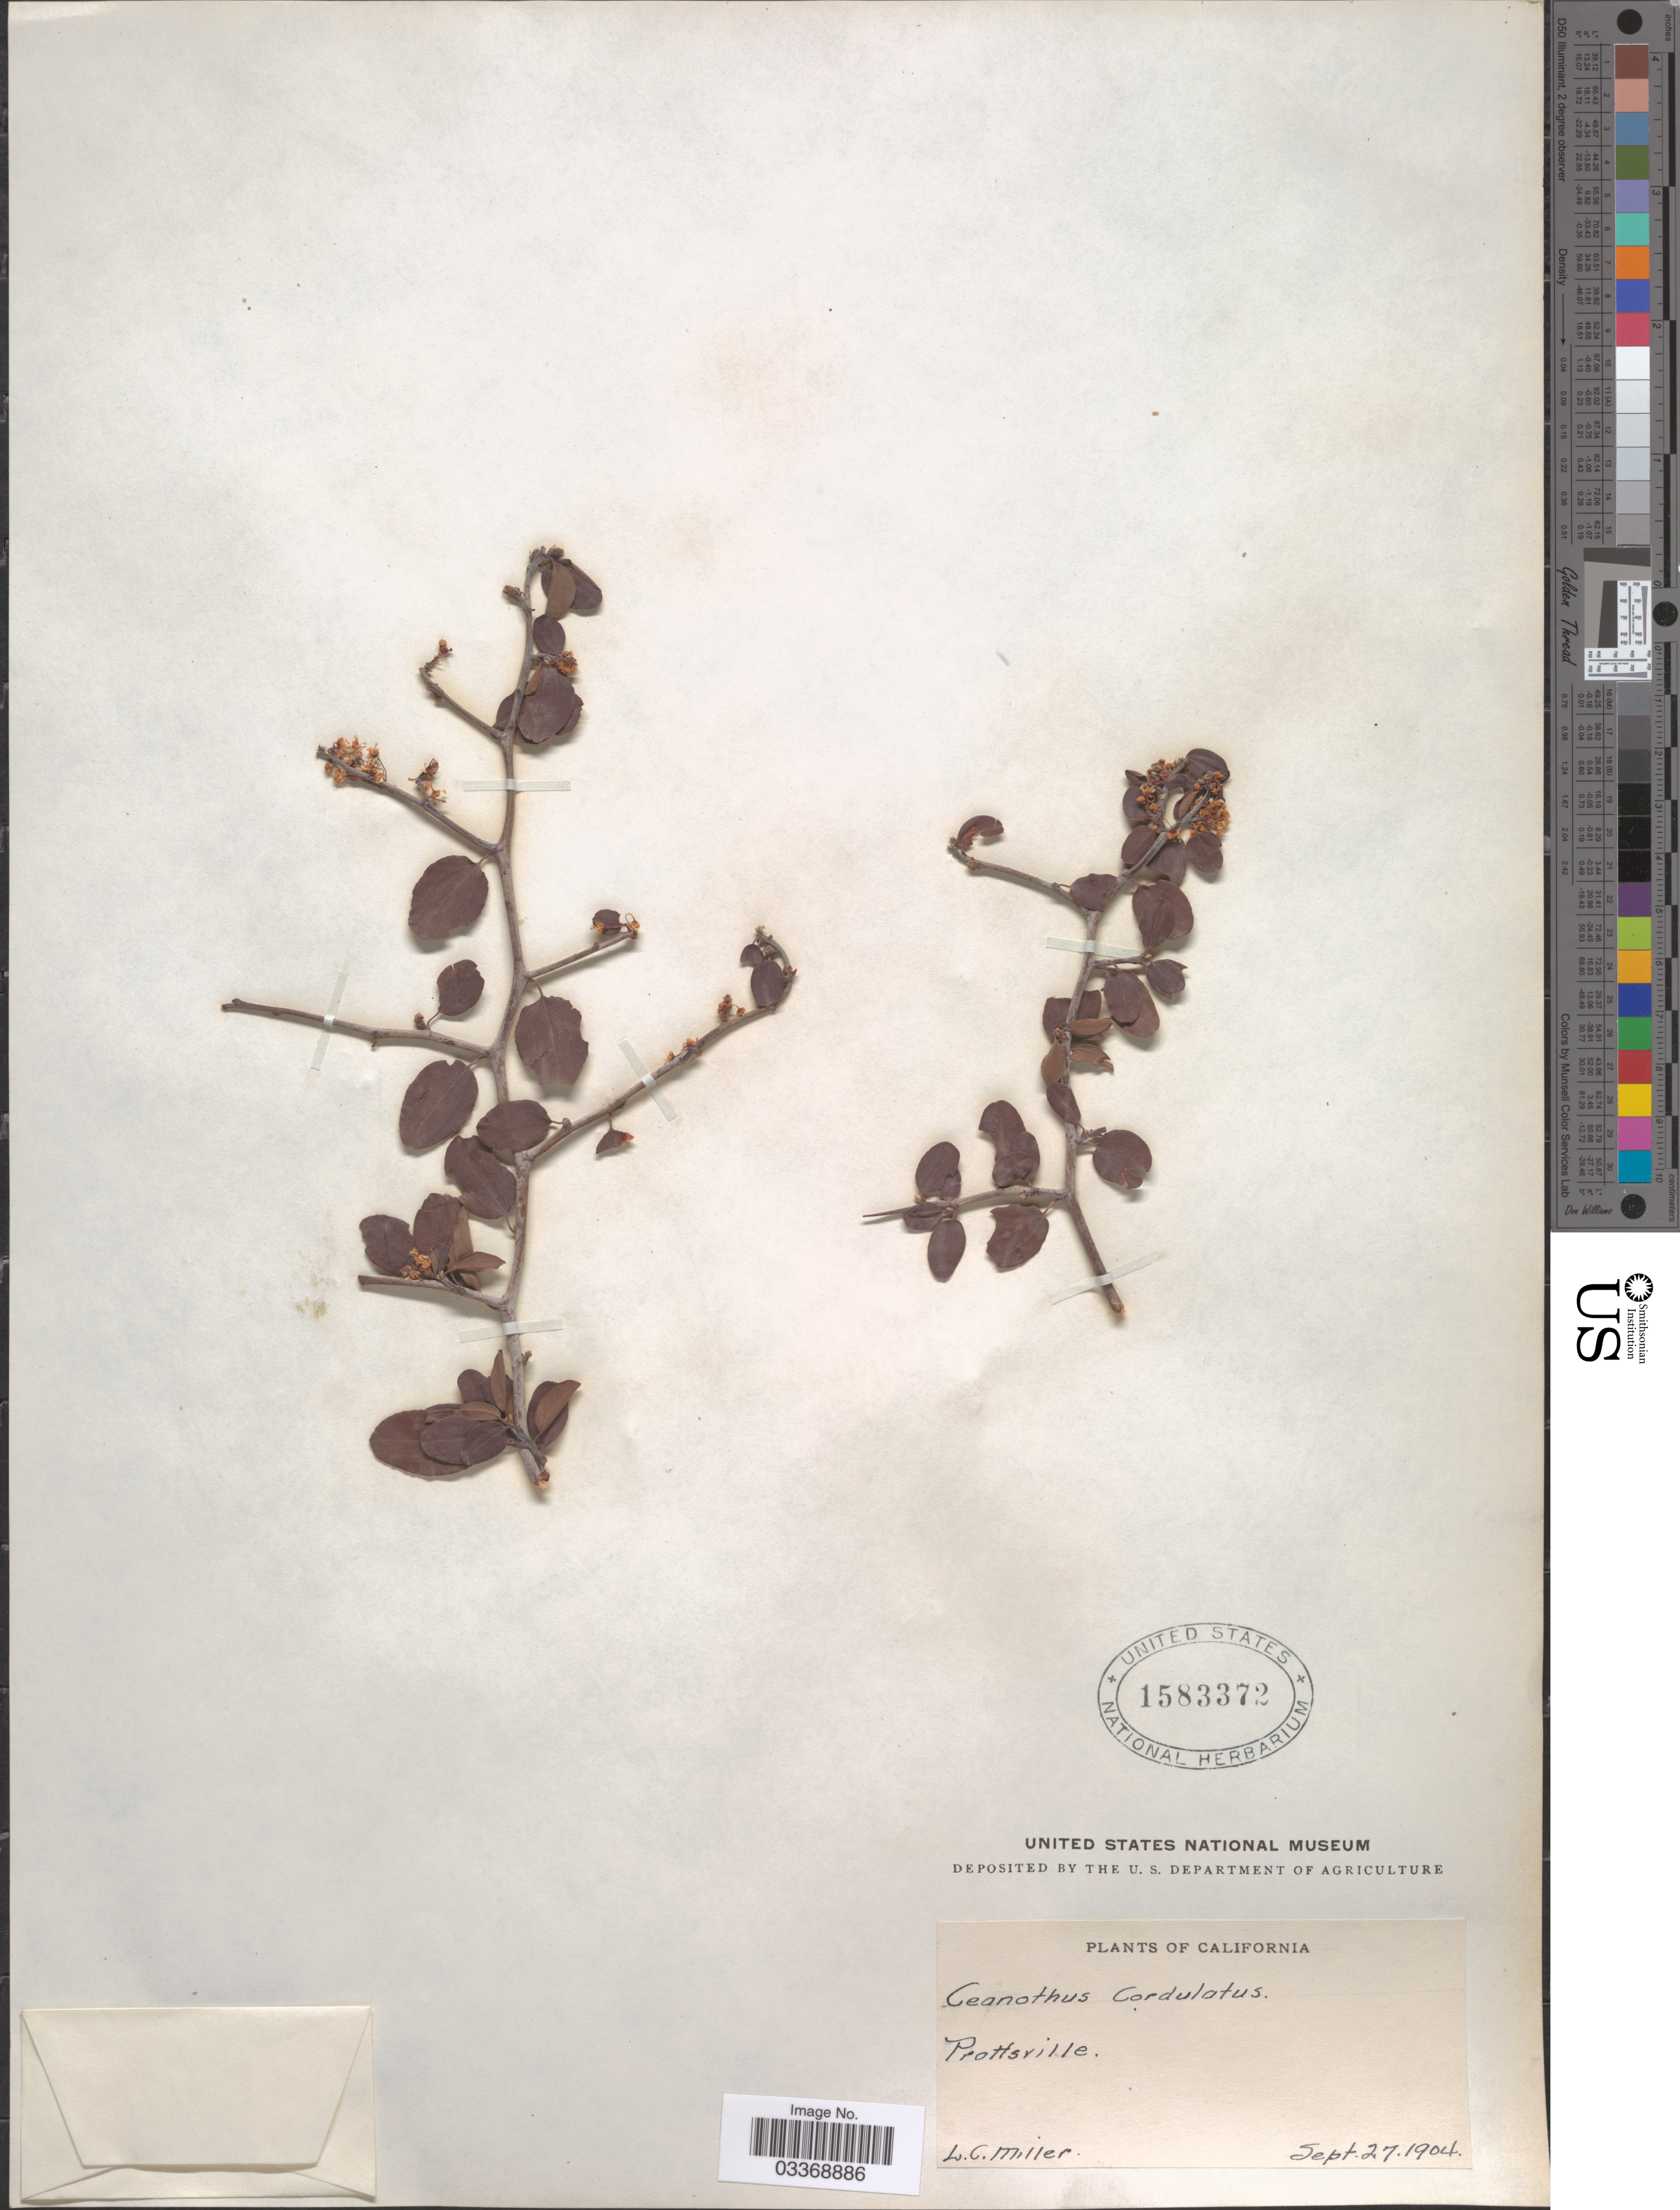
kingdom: Plantae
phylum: Tracheophyta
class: Magnoliopsida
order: Rosales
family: Rhamnaceae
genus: Ceanothus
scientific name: Ceanothus cordulatus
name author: Kellogg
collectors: L. Miller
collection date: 1904-09-27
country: United States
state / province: California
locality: Prattsville.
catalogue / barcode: US 1583372